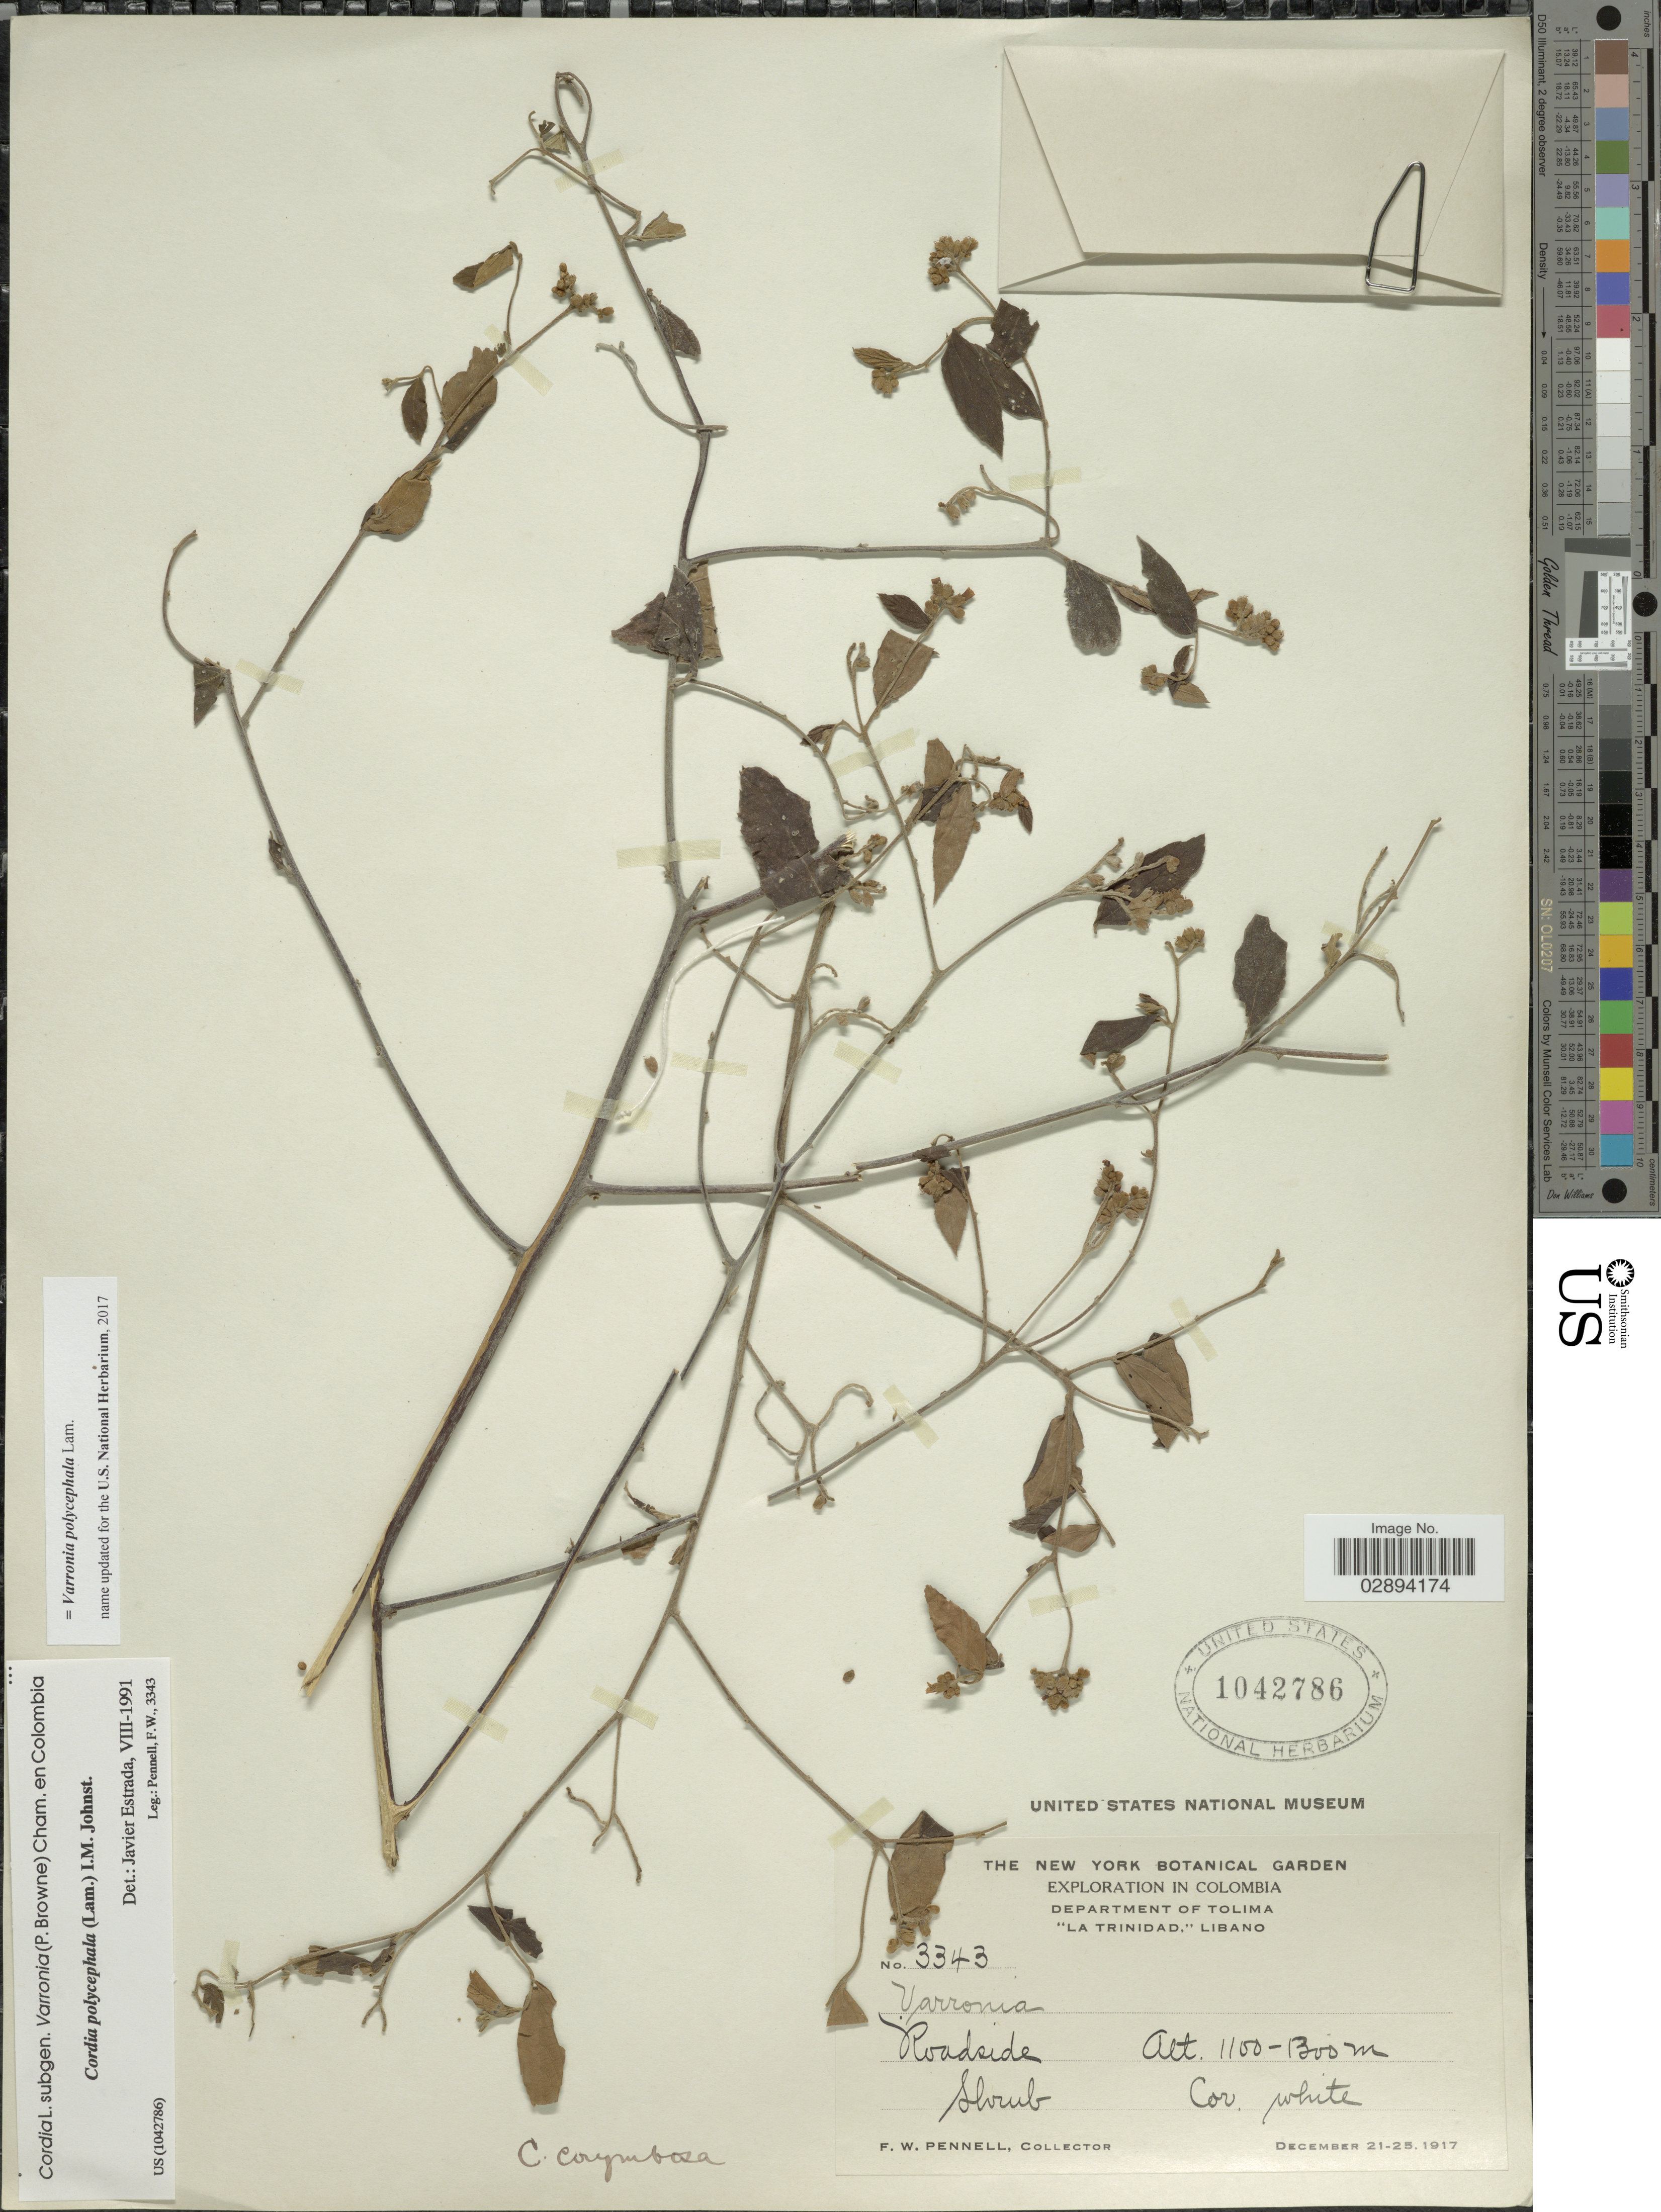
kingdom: Plantae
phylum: Tracheophyta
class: Magnoliopsida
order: Boraginales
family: Cordiaceae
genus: Varronia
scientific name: Varronia polycephala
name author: Lam.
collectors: F. W. Pennell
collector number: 3343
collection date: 1917-12-21/1917-12-25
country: Colombia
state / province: Tolima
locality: Department of Tolima, "La Trinidad", Libano, Roadside.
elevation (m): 1100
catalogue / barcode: US 1042786